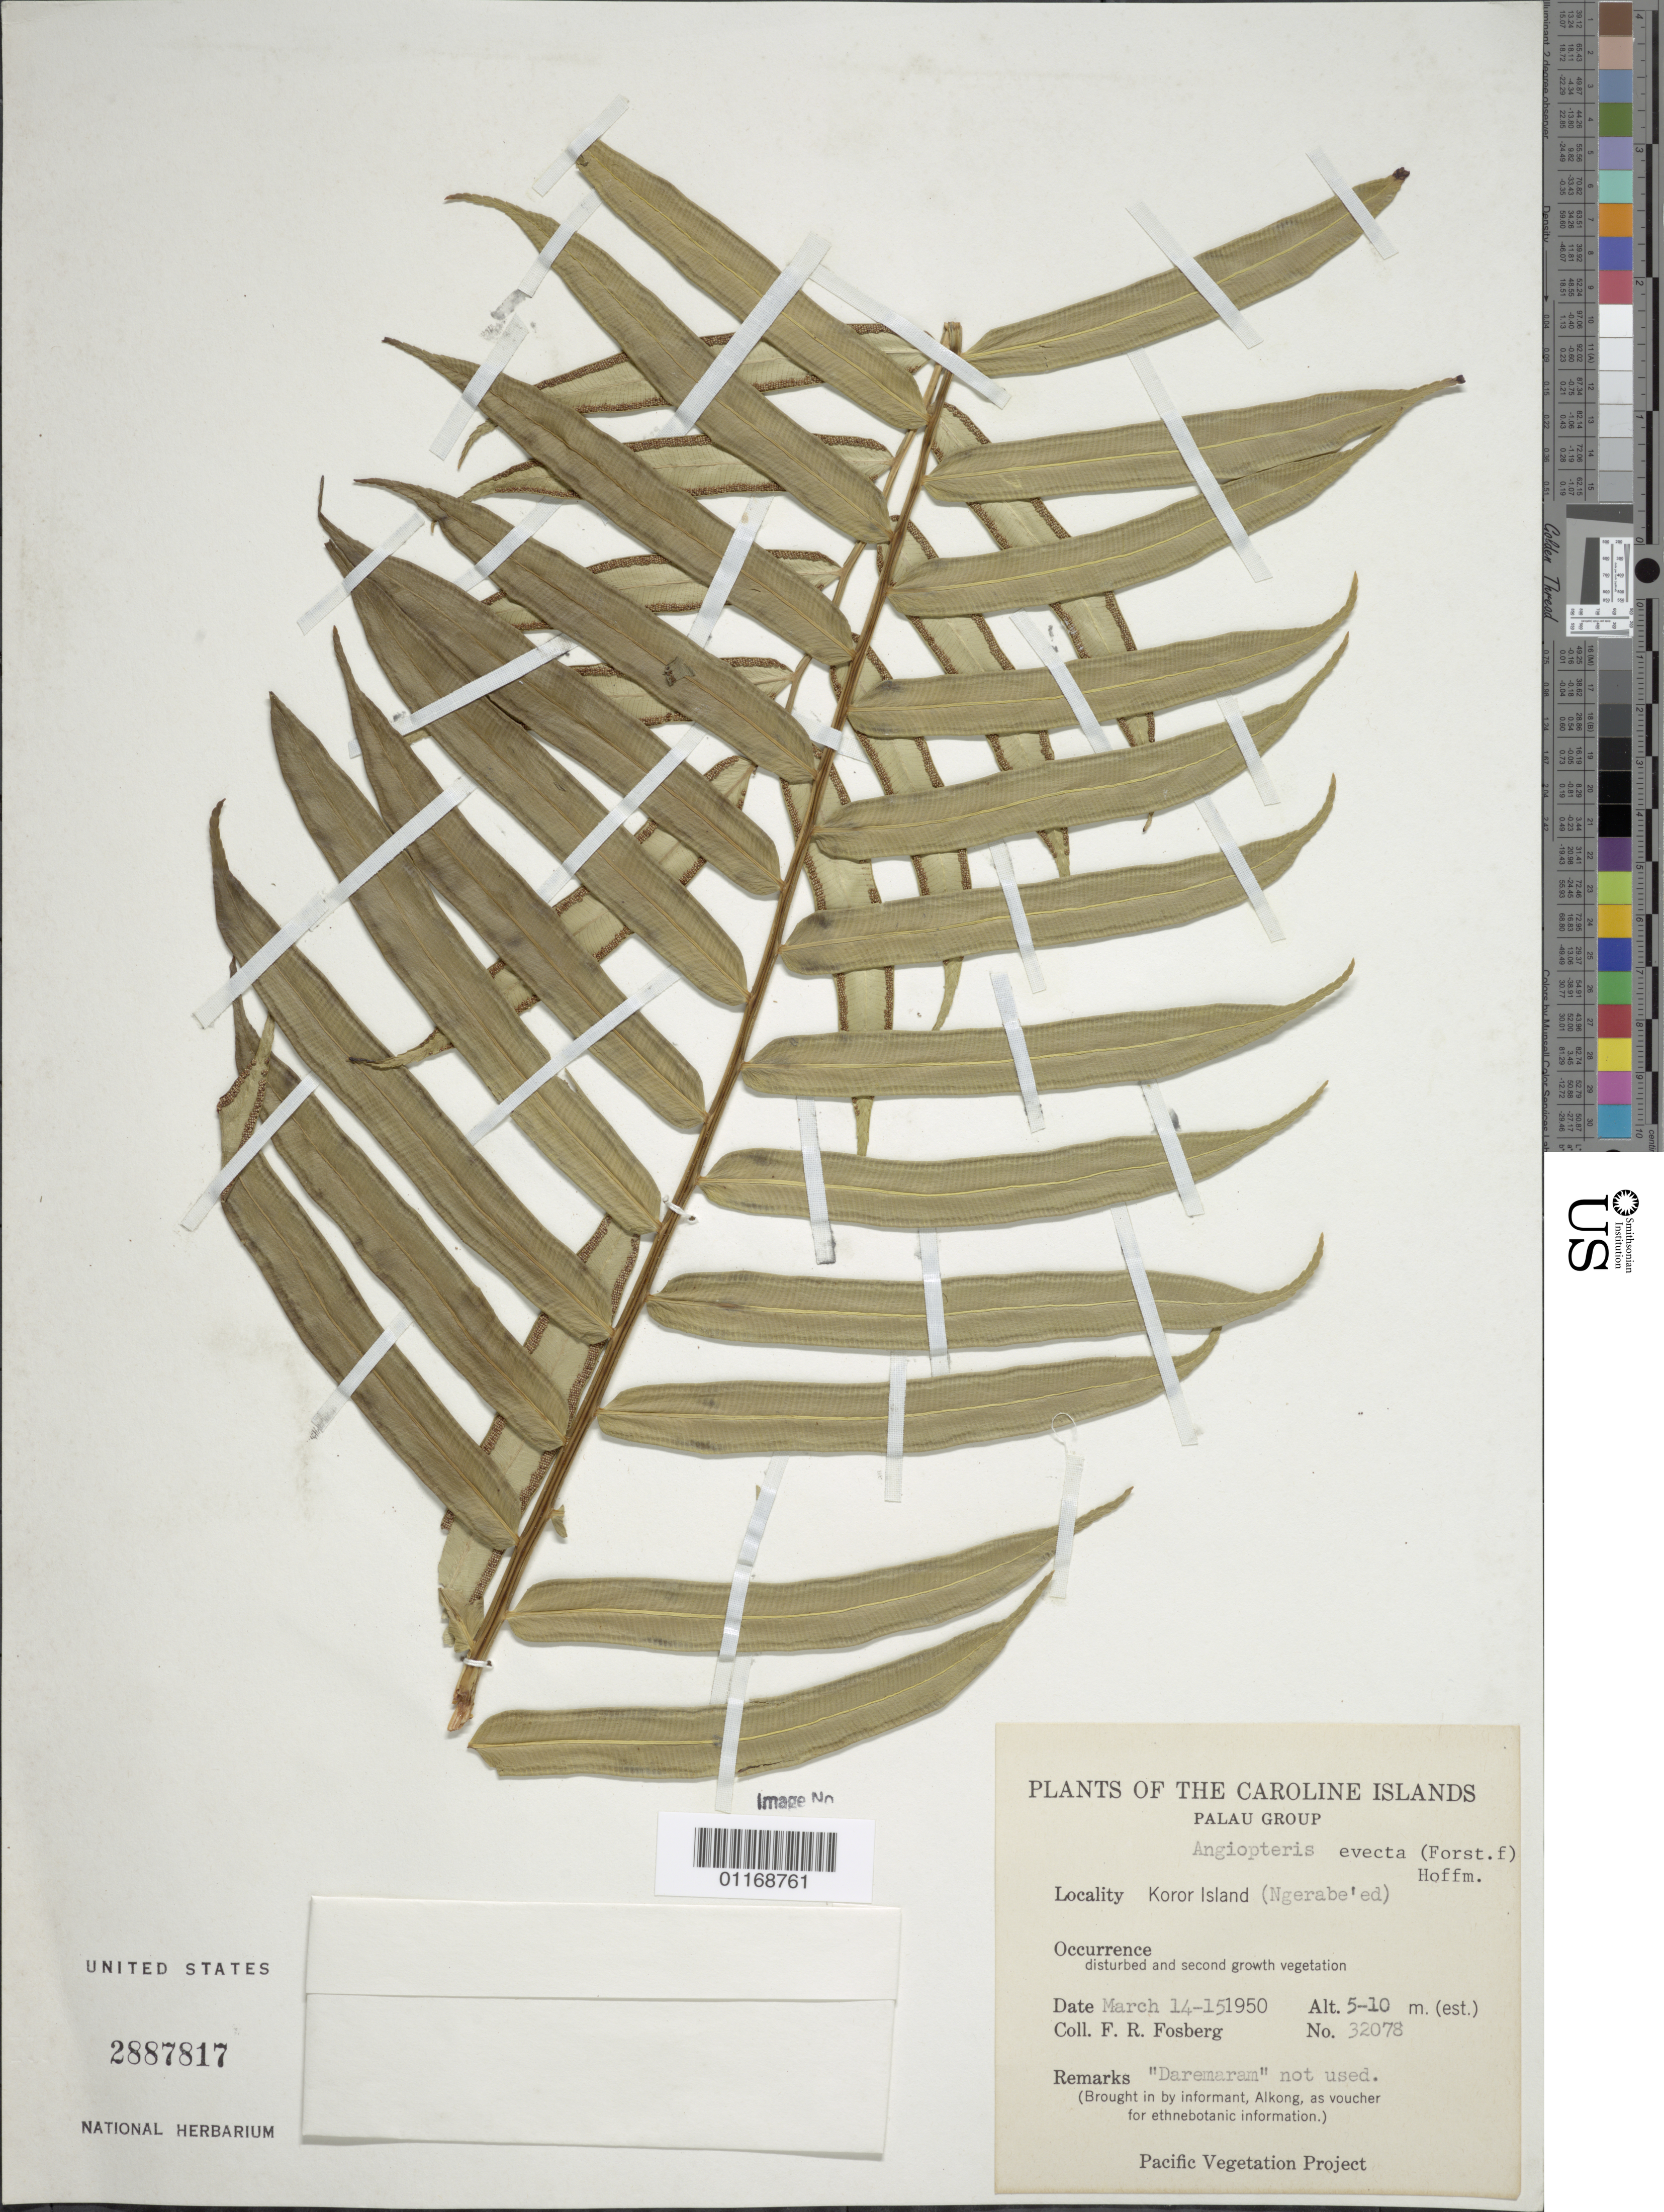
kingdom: Plantae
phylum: Tracheophyta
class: Polypodiopsida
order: Marattiales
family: Marattiaceae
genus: Angiopteris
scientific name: Angiopteris evecta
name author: (G. Forst.) Hoffm.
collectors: F. R. Fosberg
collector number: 32078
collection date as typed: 14 Mar 1950 to 15 Mar 1950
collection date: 1950-03-14/1950-03-15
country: Palau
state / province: Koror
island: Oreor [Koror] I.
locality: Koror Island (Ngerabe'ed)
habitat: Disturbed and second growth vegetation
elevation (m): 5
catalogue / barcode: US 2887817